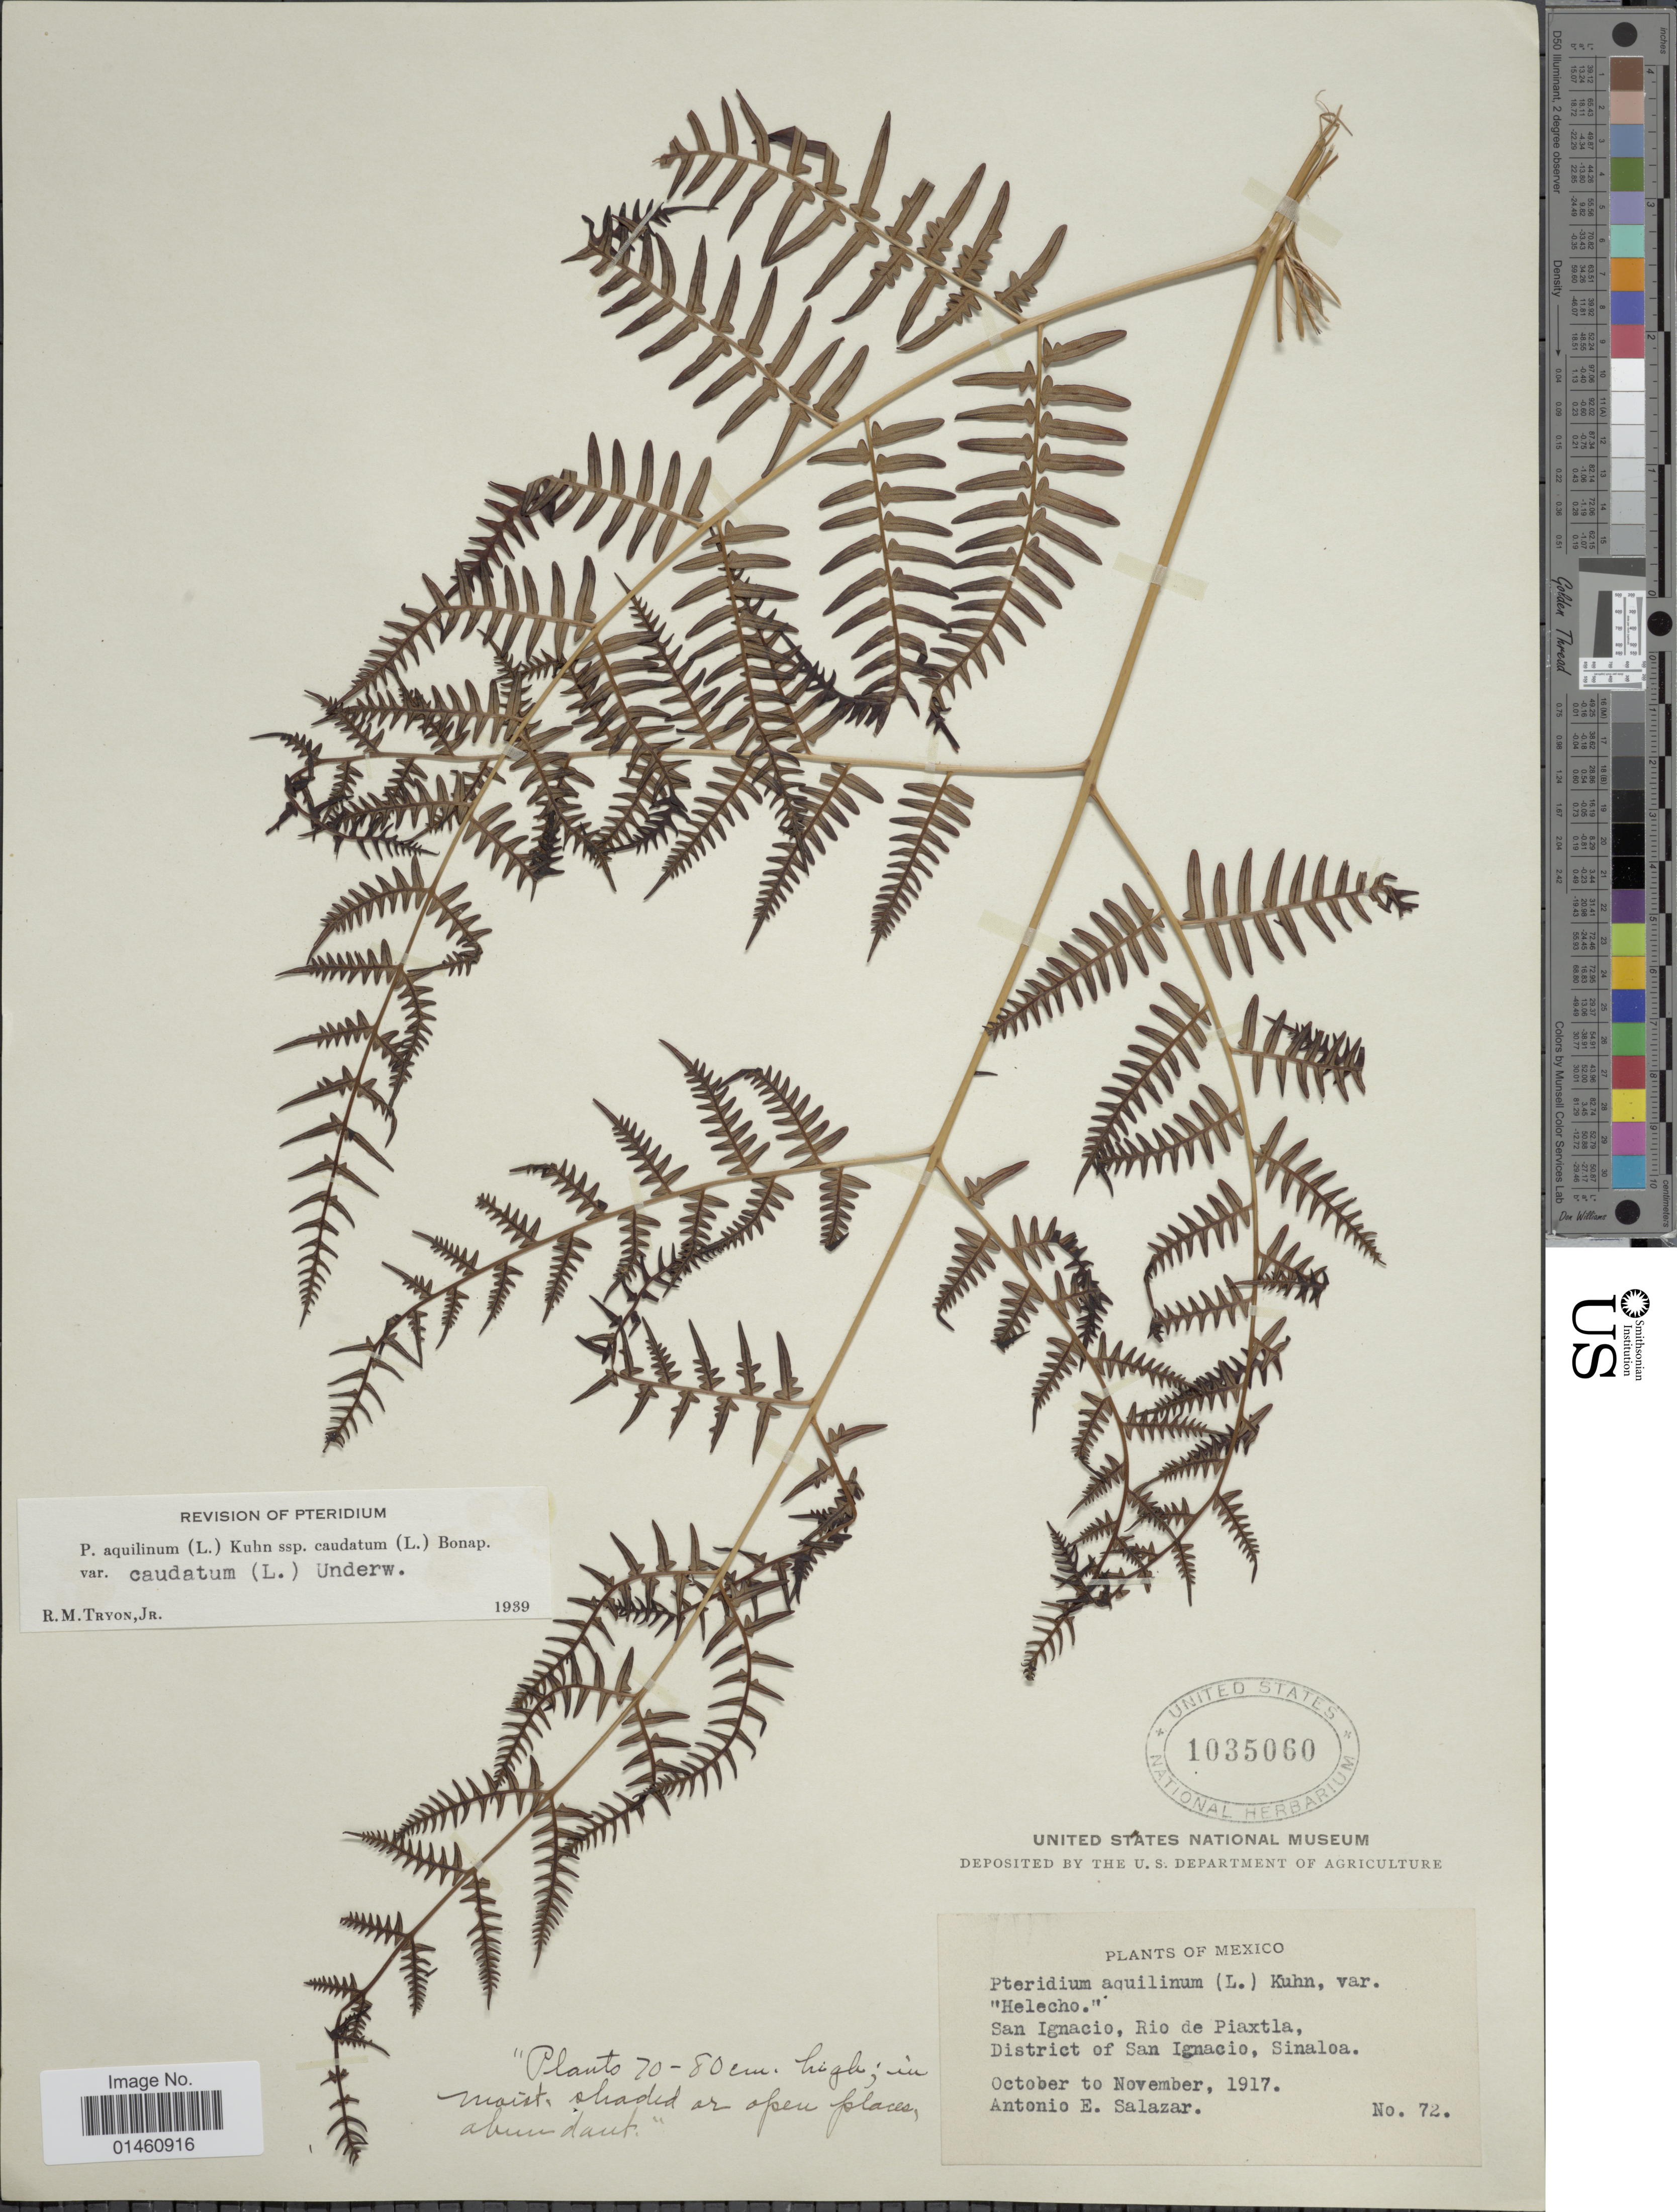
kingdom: Plantae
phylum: Tracheophyta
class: Polypodiopsida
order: Polypodiales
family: Dennstaedtiaceae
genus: Pteridium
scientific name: Pteridium caudatum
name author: (L.) Maxon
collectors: A. E. Salazar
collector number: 72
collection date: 1917-10/1917-11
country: Mexico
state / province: Sinaloa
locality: San Ignacio, Rio de Piaxtla, District of San Ignacio.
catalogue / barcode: US 1035060